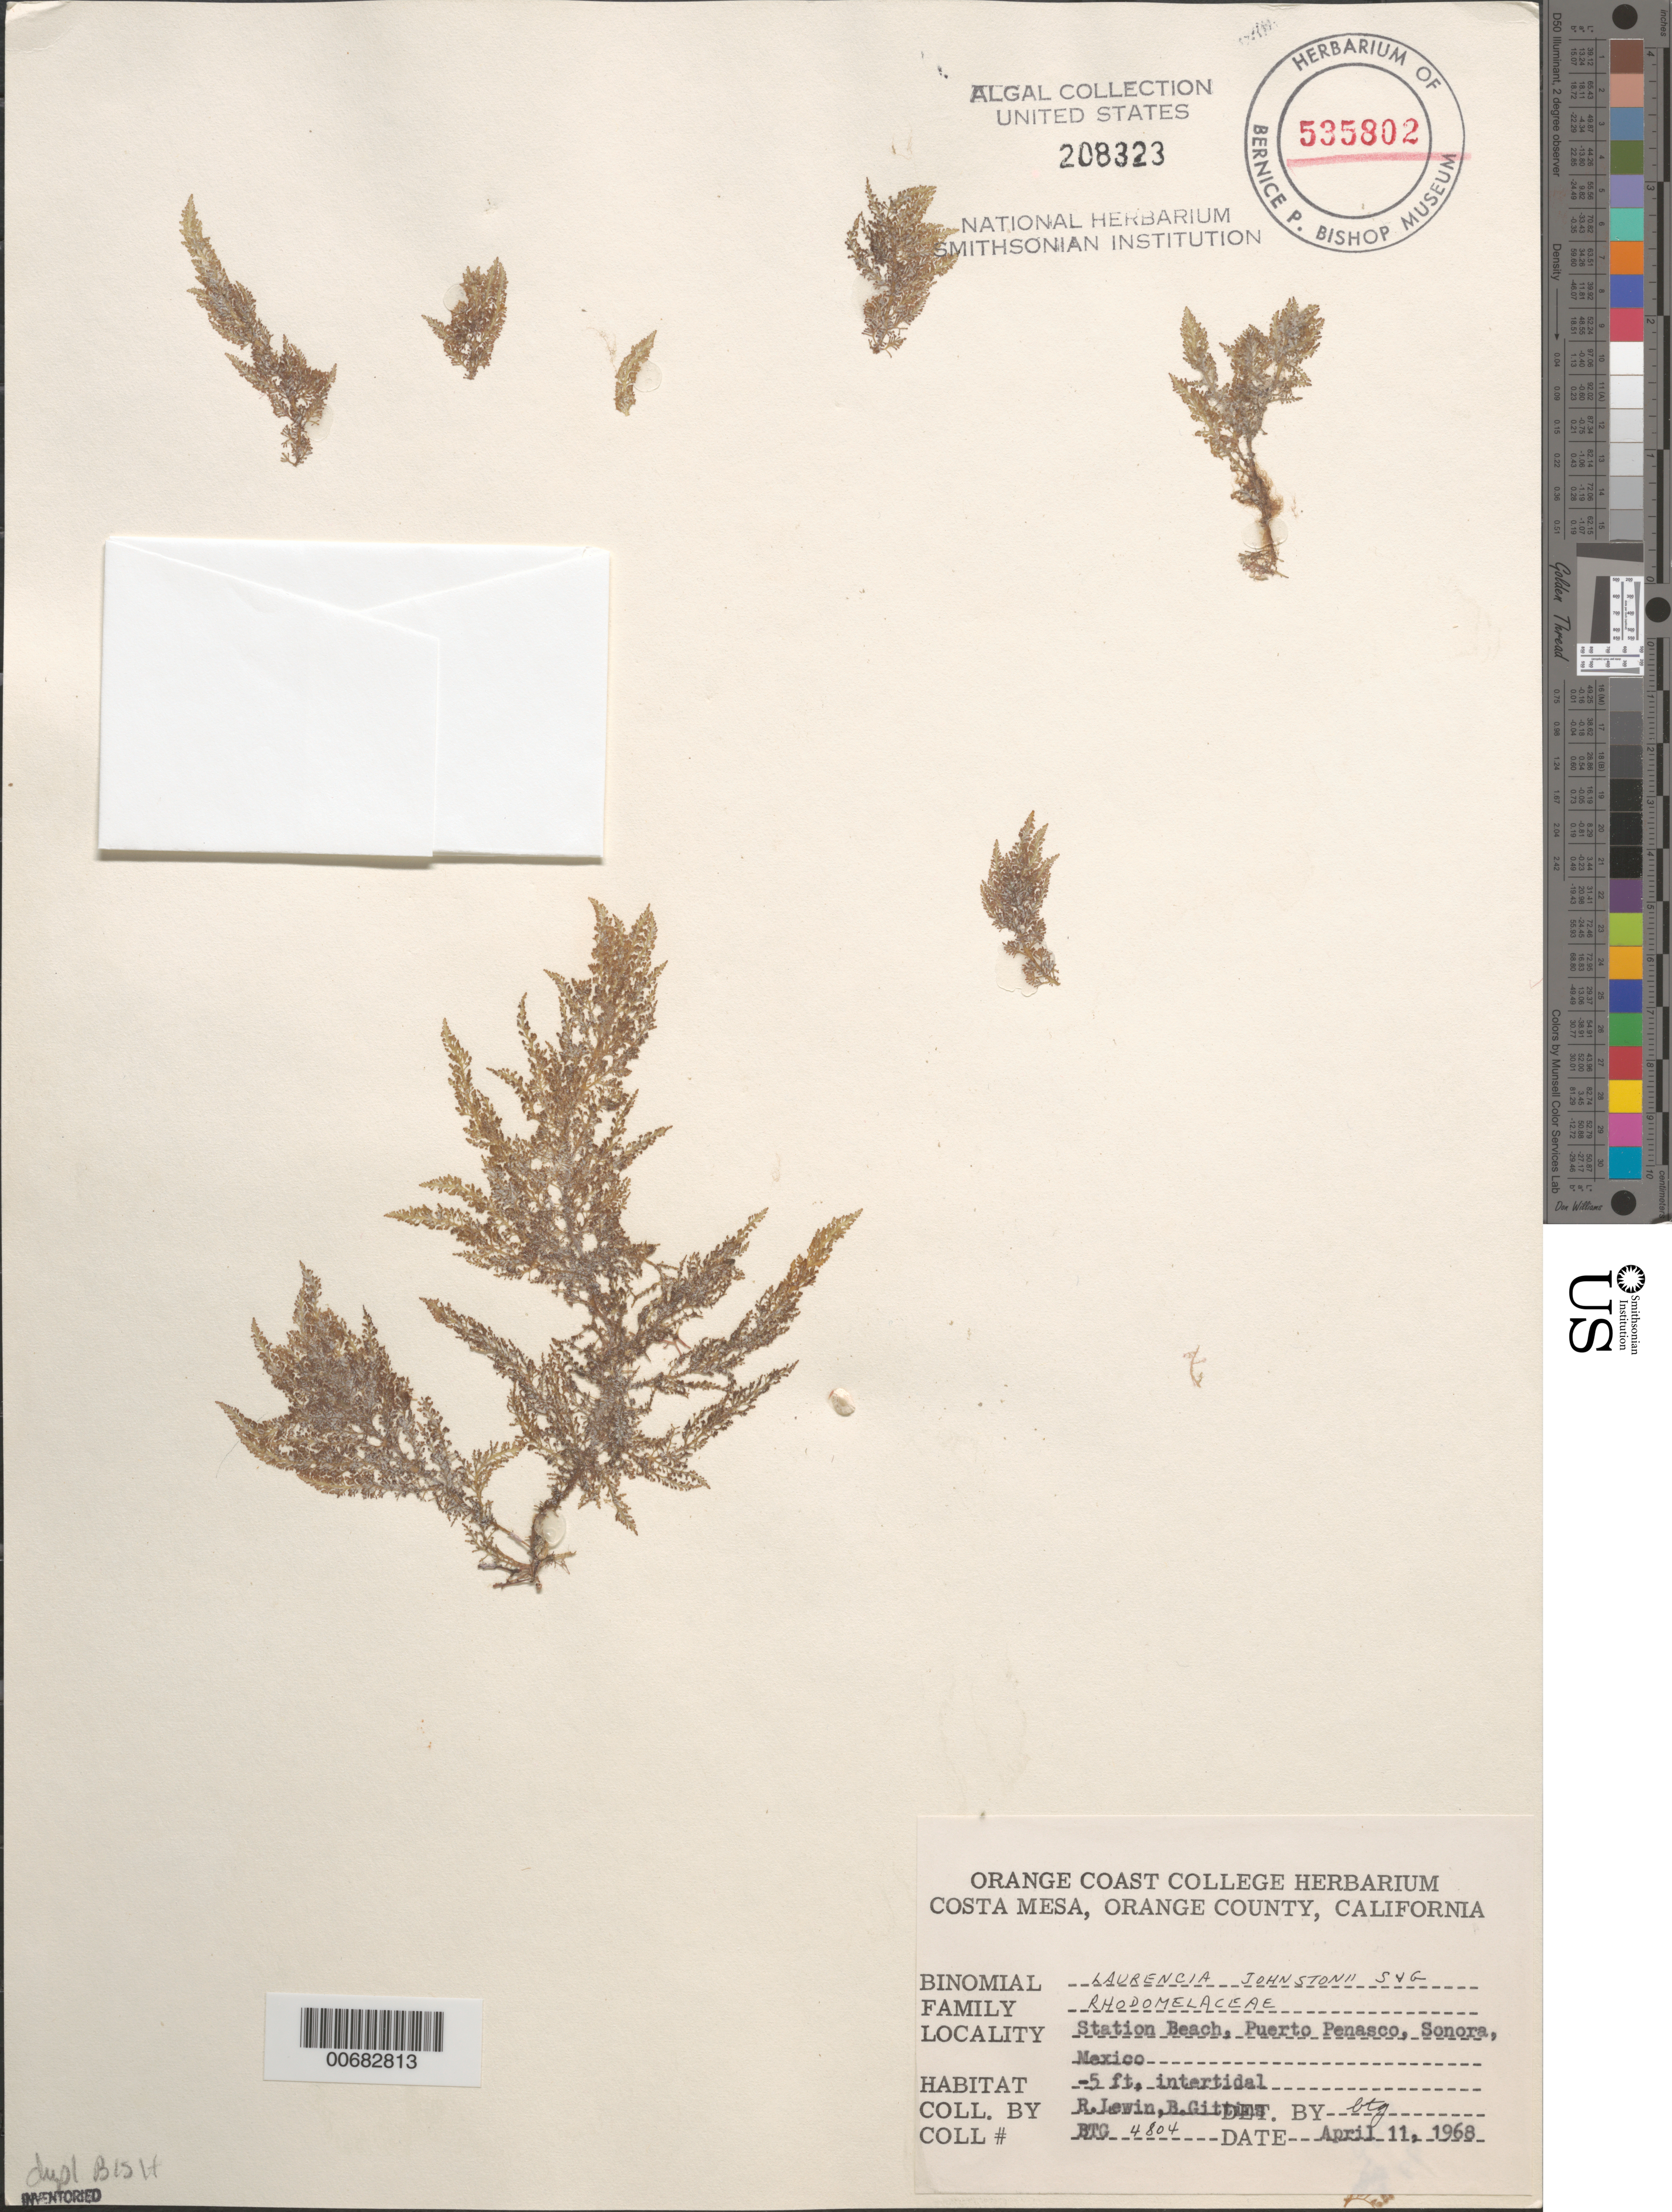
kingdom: Plantae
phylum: Rhodophyta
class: Florideophyceae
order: Ceramiales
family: Rhodomelaceae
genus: Laurencia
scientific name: Laurencia johnstonii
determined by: Gittins, B. T.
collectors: R. Lewin & B. Gittins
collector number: BTG 4804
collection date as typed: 11 Apr 1968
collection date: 1968-04-11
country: Mexico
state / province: Sonora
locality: Station Beach, Puerto Penasco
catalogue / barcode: US 208323